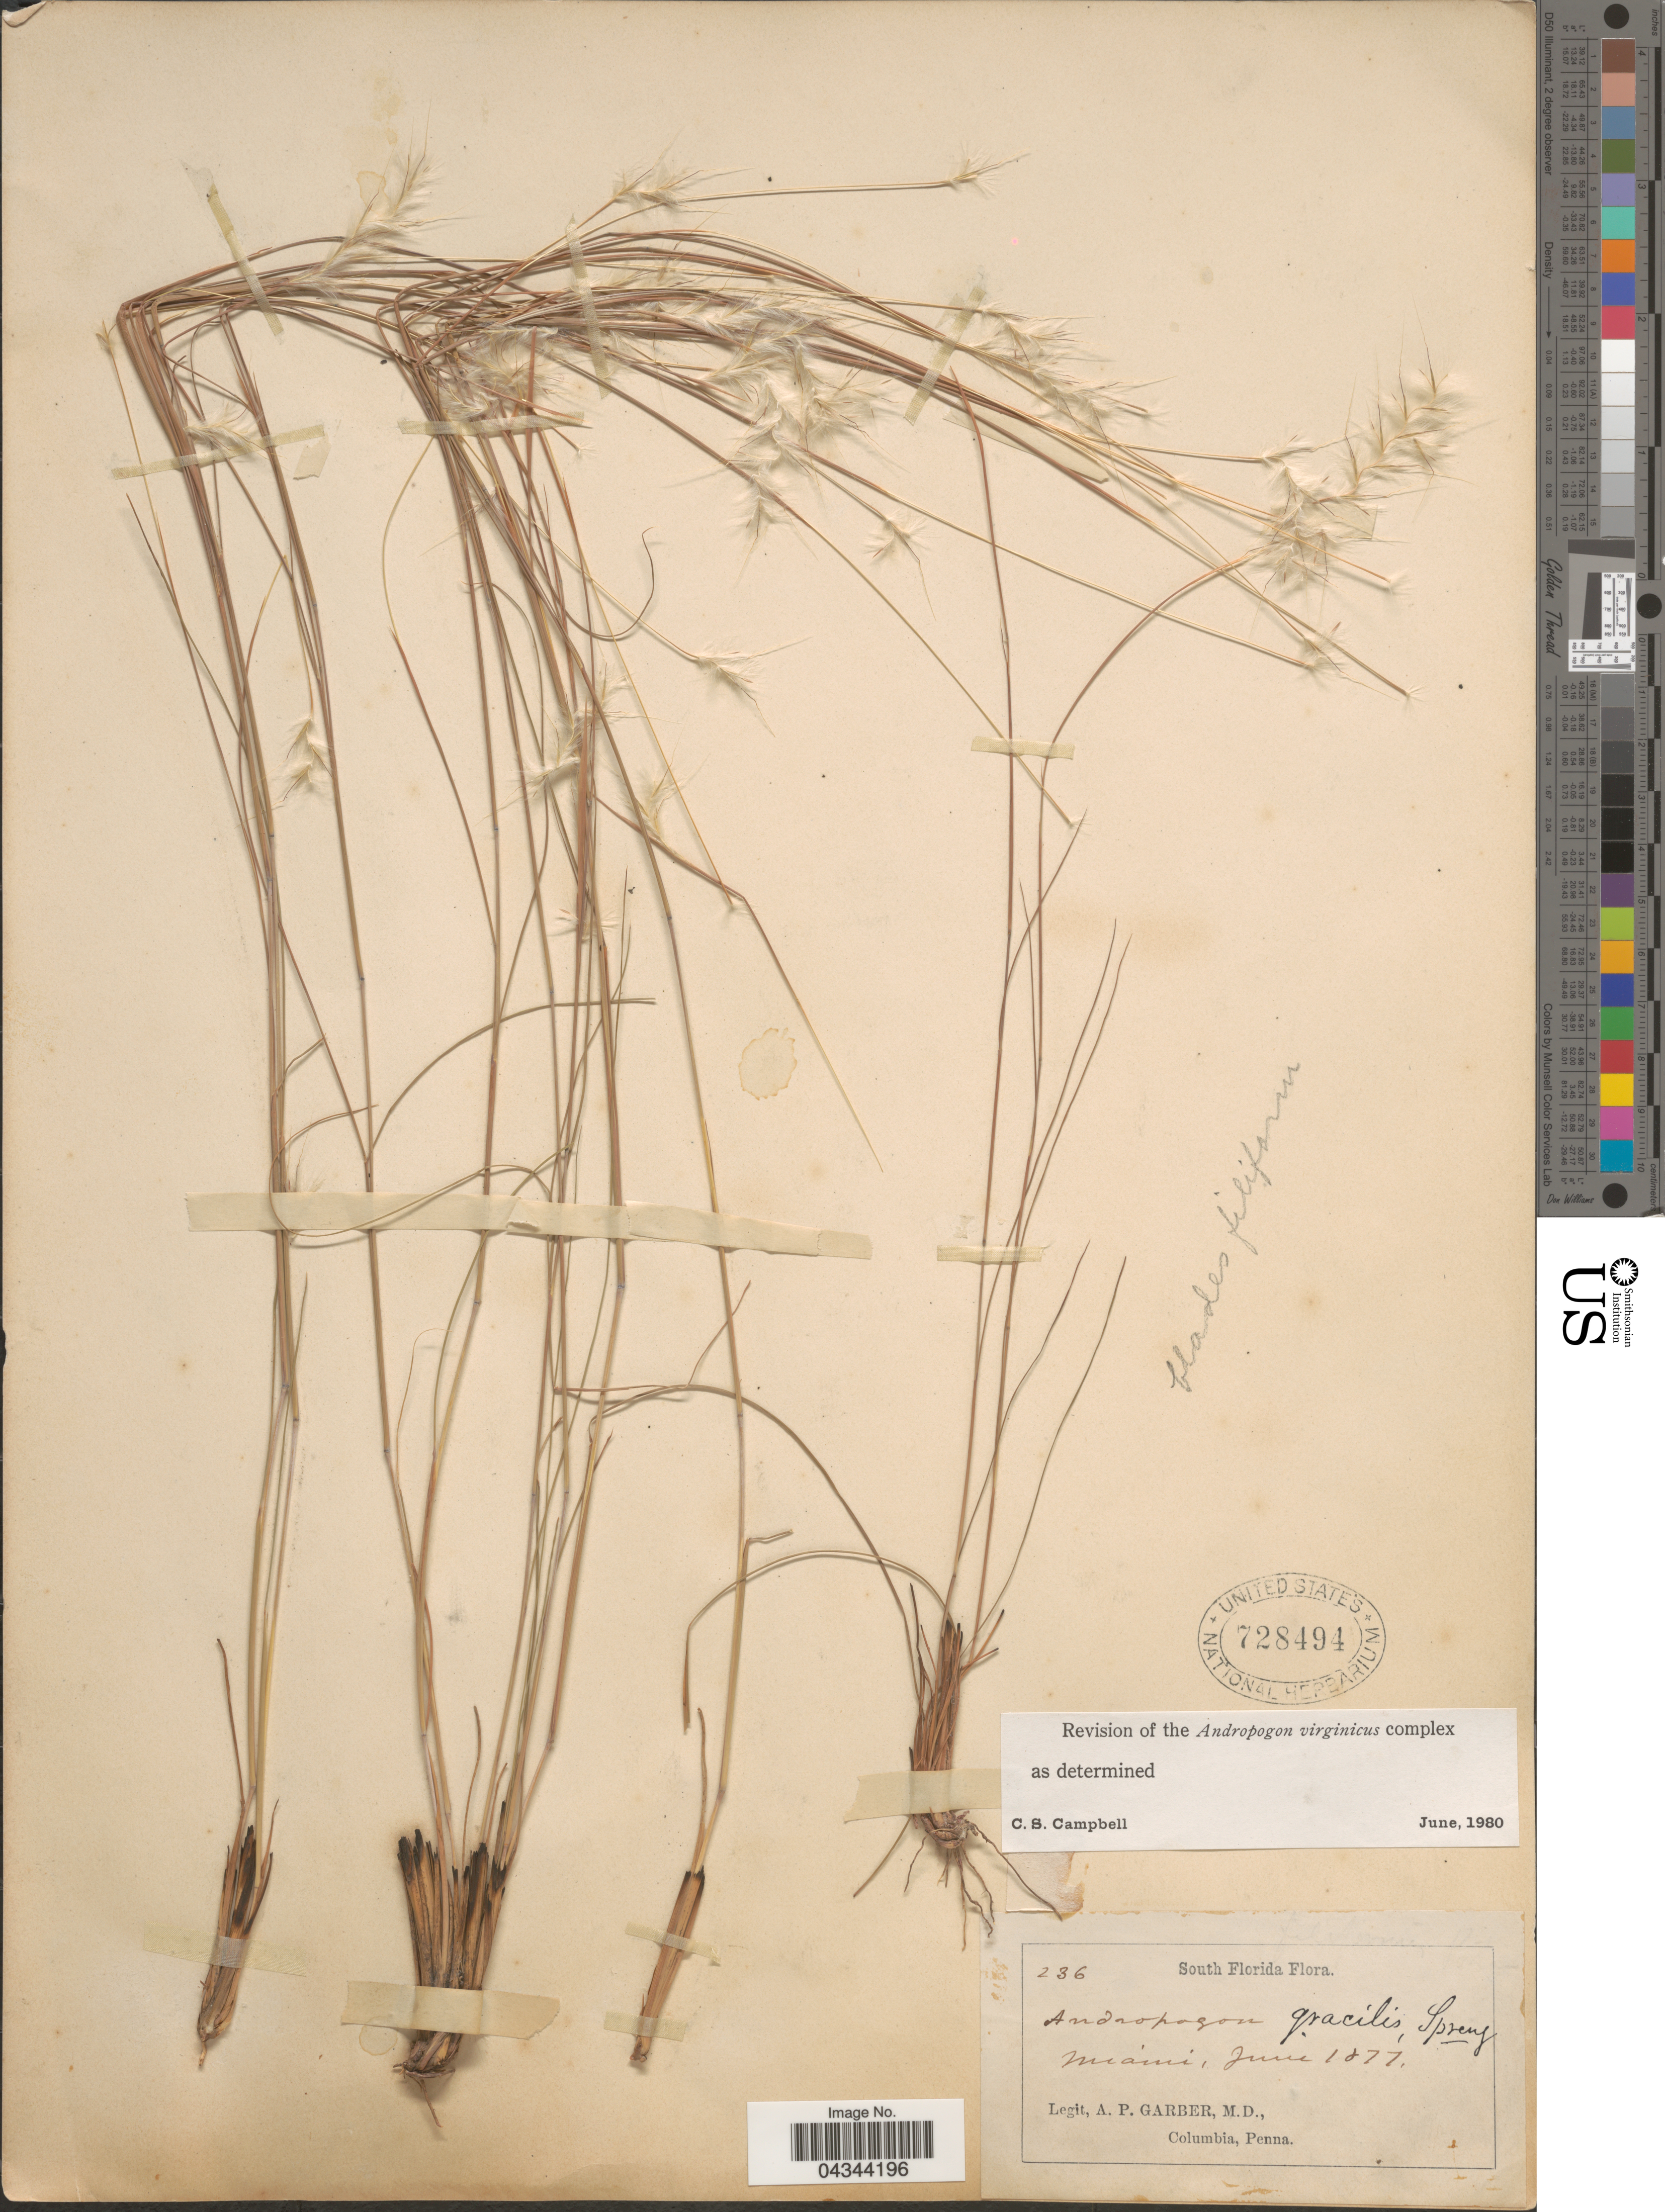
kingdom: Plantae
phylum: Tracheophyta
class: Liliopsida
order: Poales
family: Poaceae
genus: Andropogon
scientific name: Andropogon virginicus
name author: L.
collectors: A. P. Garber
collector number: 236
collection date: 1877-06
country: United States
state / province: Florida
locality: South Florida. Miami.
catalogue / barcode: US 728494